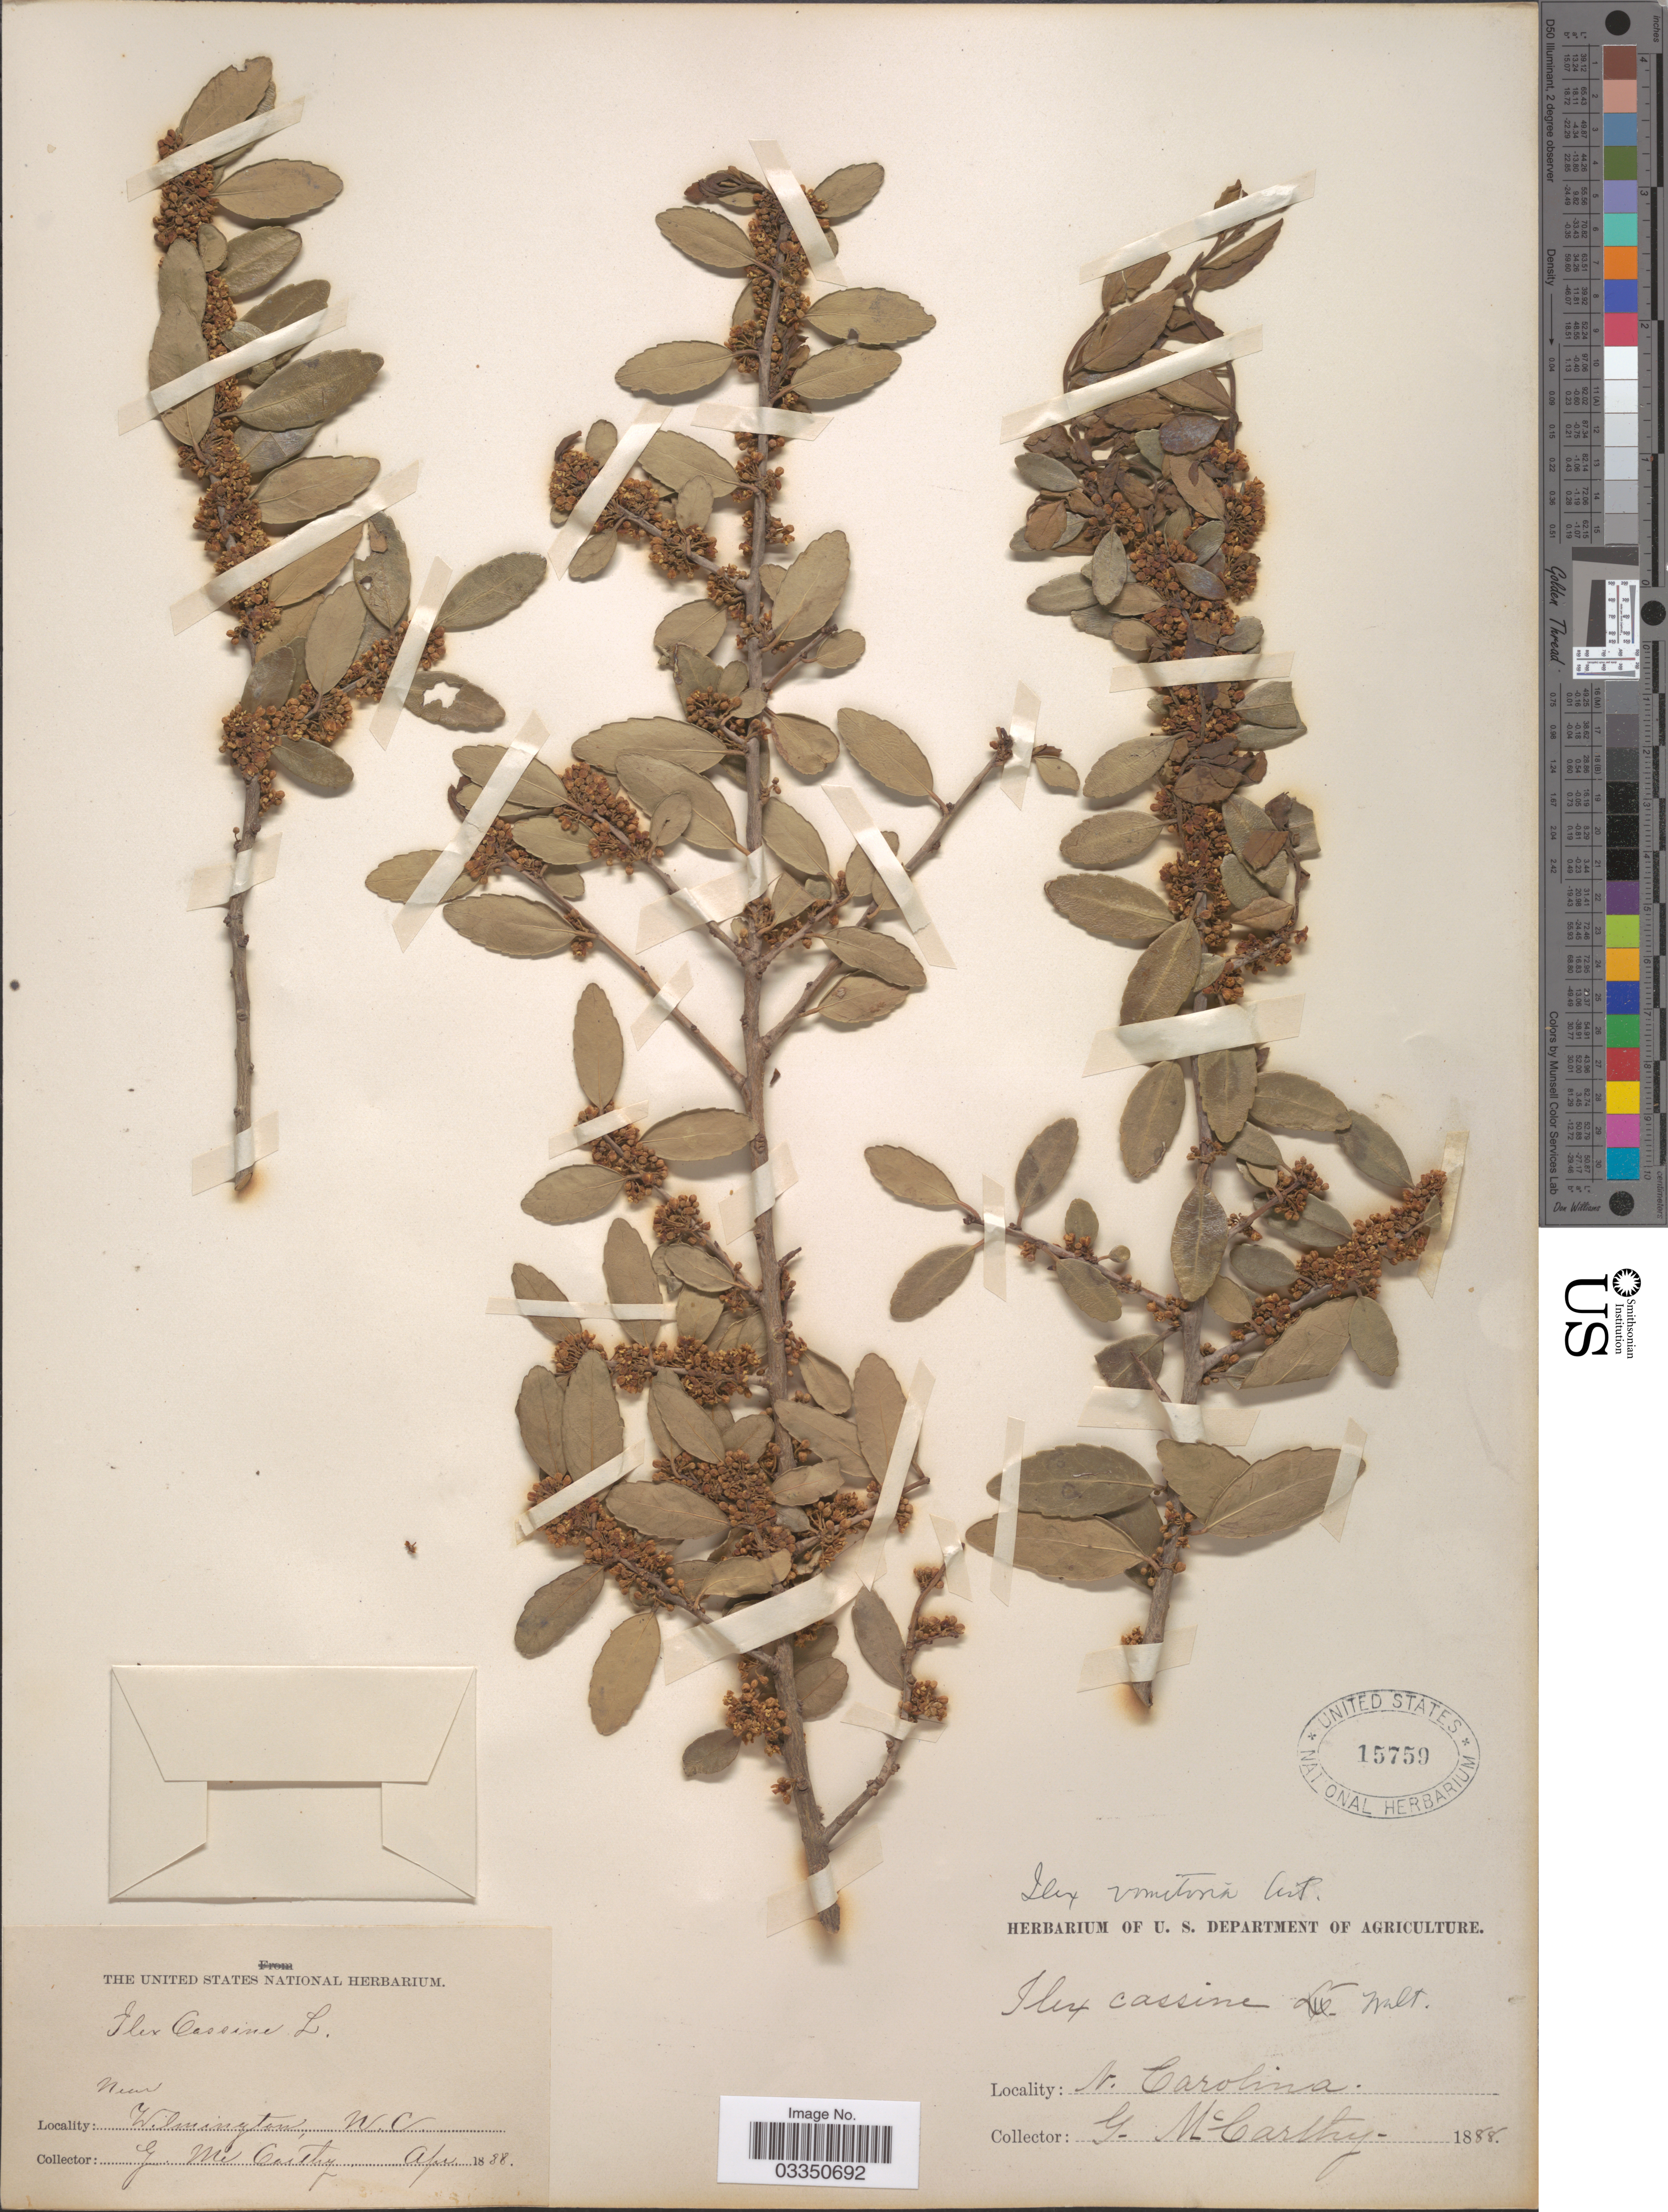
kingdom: Plantae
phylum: Tracheophyta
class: Magnoliopsida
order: Aquifoliales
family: Aquifoliaceae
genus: Ilex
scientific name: Ilex vomitoria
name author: Aiton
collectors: G. McCarthy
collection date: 1888-04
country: United States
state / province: North Carolina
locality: Near Wilmington.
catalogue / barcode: US 15759